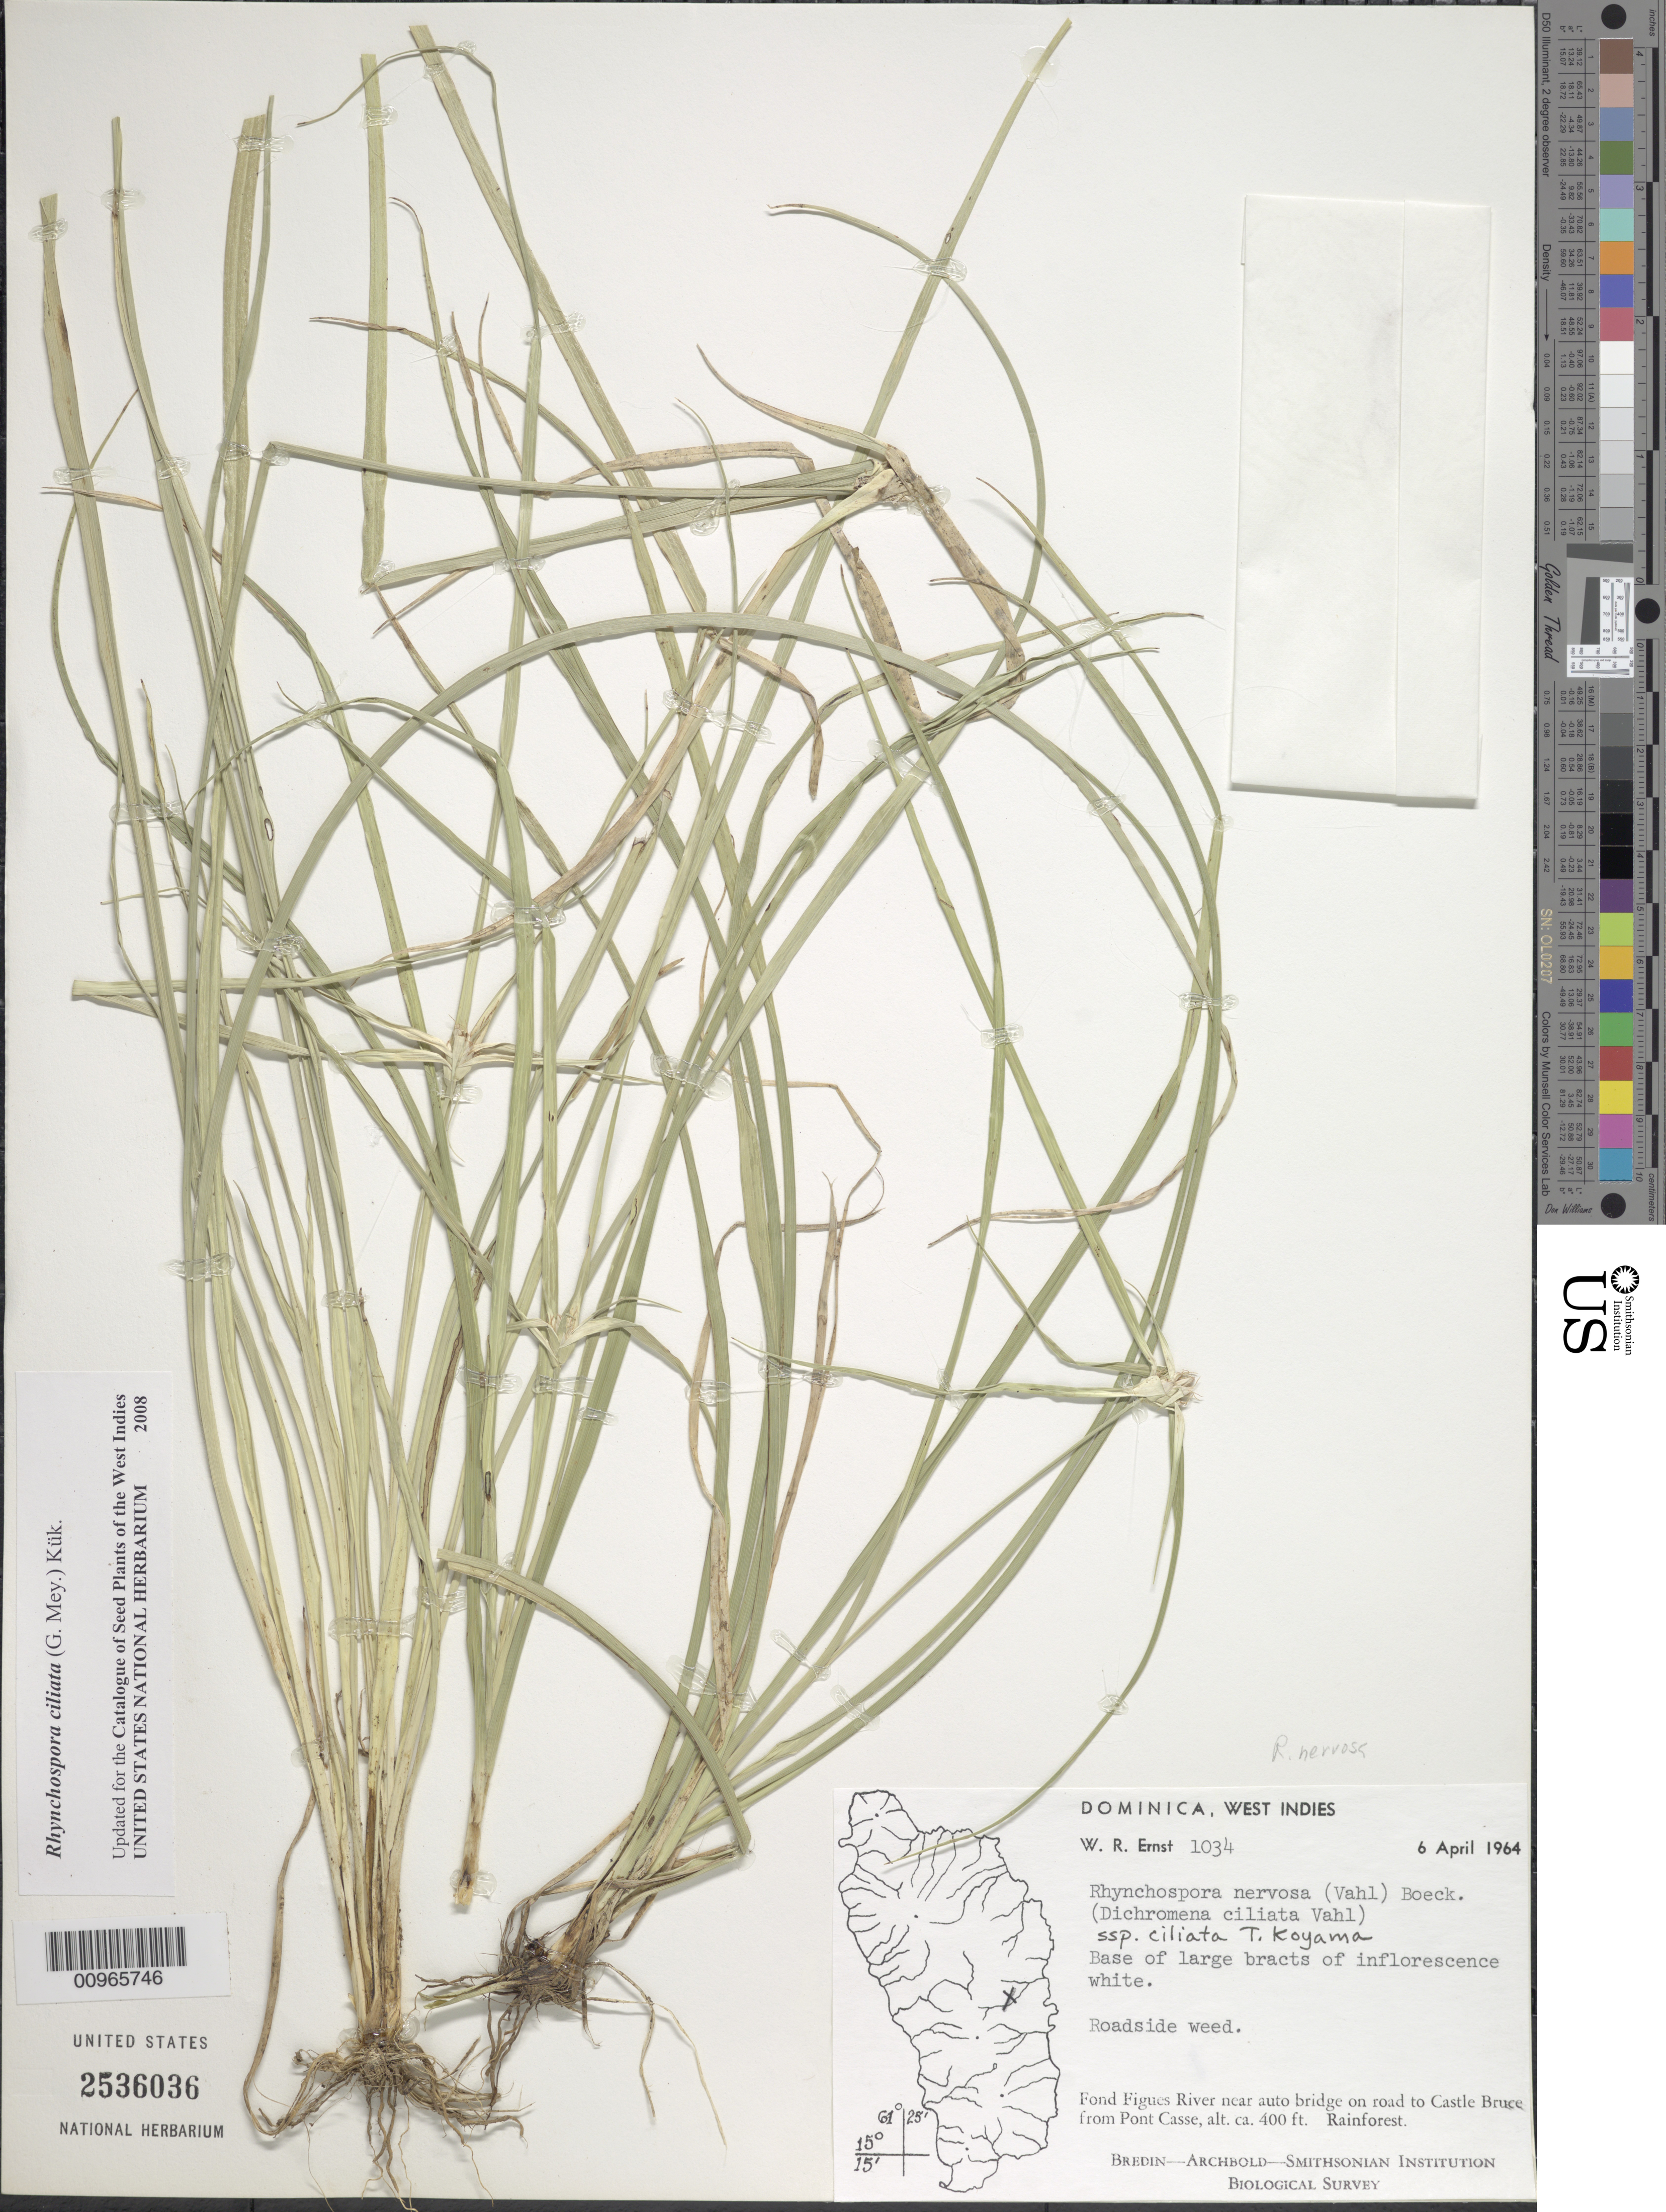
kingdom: Plantae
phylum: Tracheophyta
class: Liliopsida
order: Poales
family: Cyperaceae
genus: Rhynchospora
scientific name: Rhynchospora ciliata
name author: (G. Mey.) Kük.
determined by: Strong, M. T., (US), Smithsonian Institution - National Museum of Natural History (UNITED STATES)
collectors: W. R. Ernst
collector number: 1034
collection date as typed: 06 Apr 1964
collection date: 1964-04-06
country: Dominica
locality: Roadside in Rainforest, Fond Figues River near auto bridge on road to Castle Bruce from Pont Cassé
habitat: Roadside, rainforest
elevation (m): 122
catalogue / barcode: US 2536036